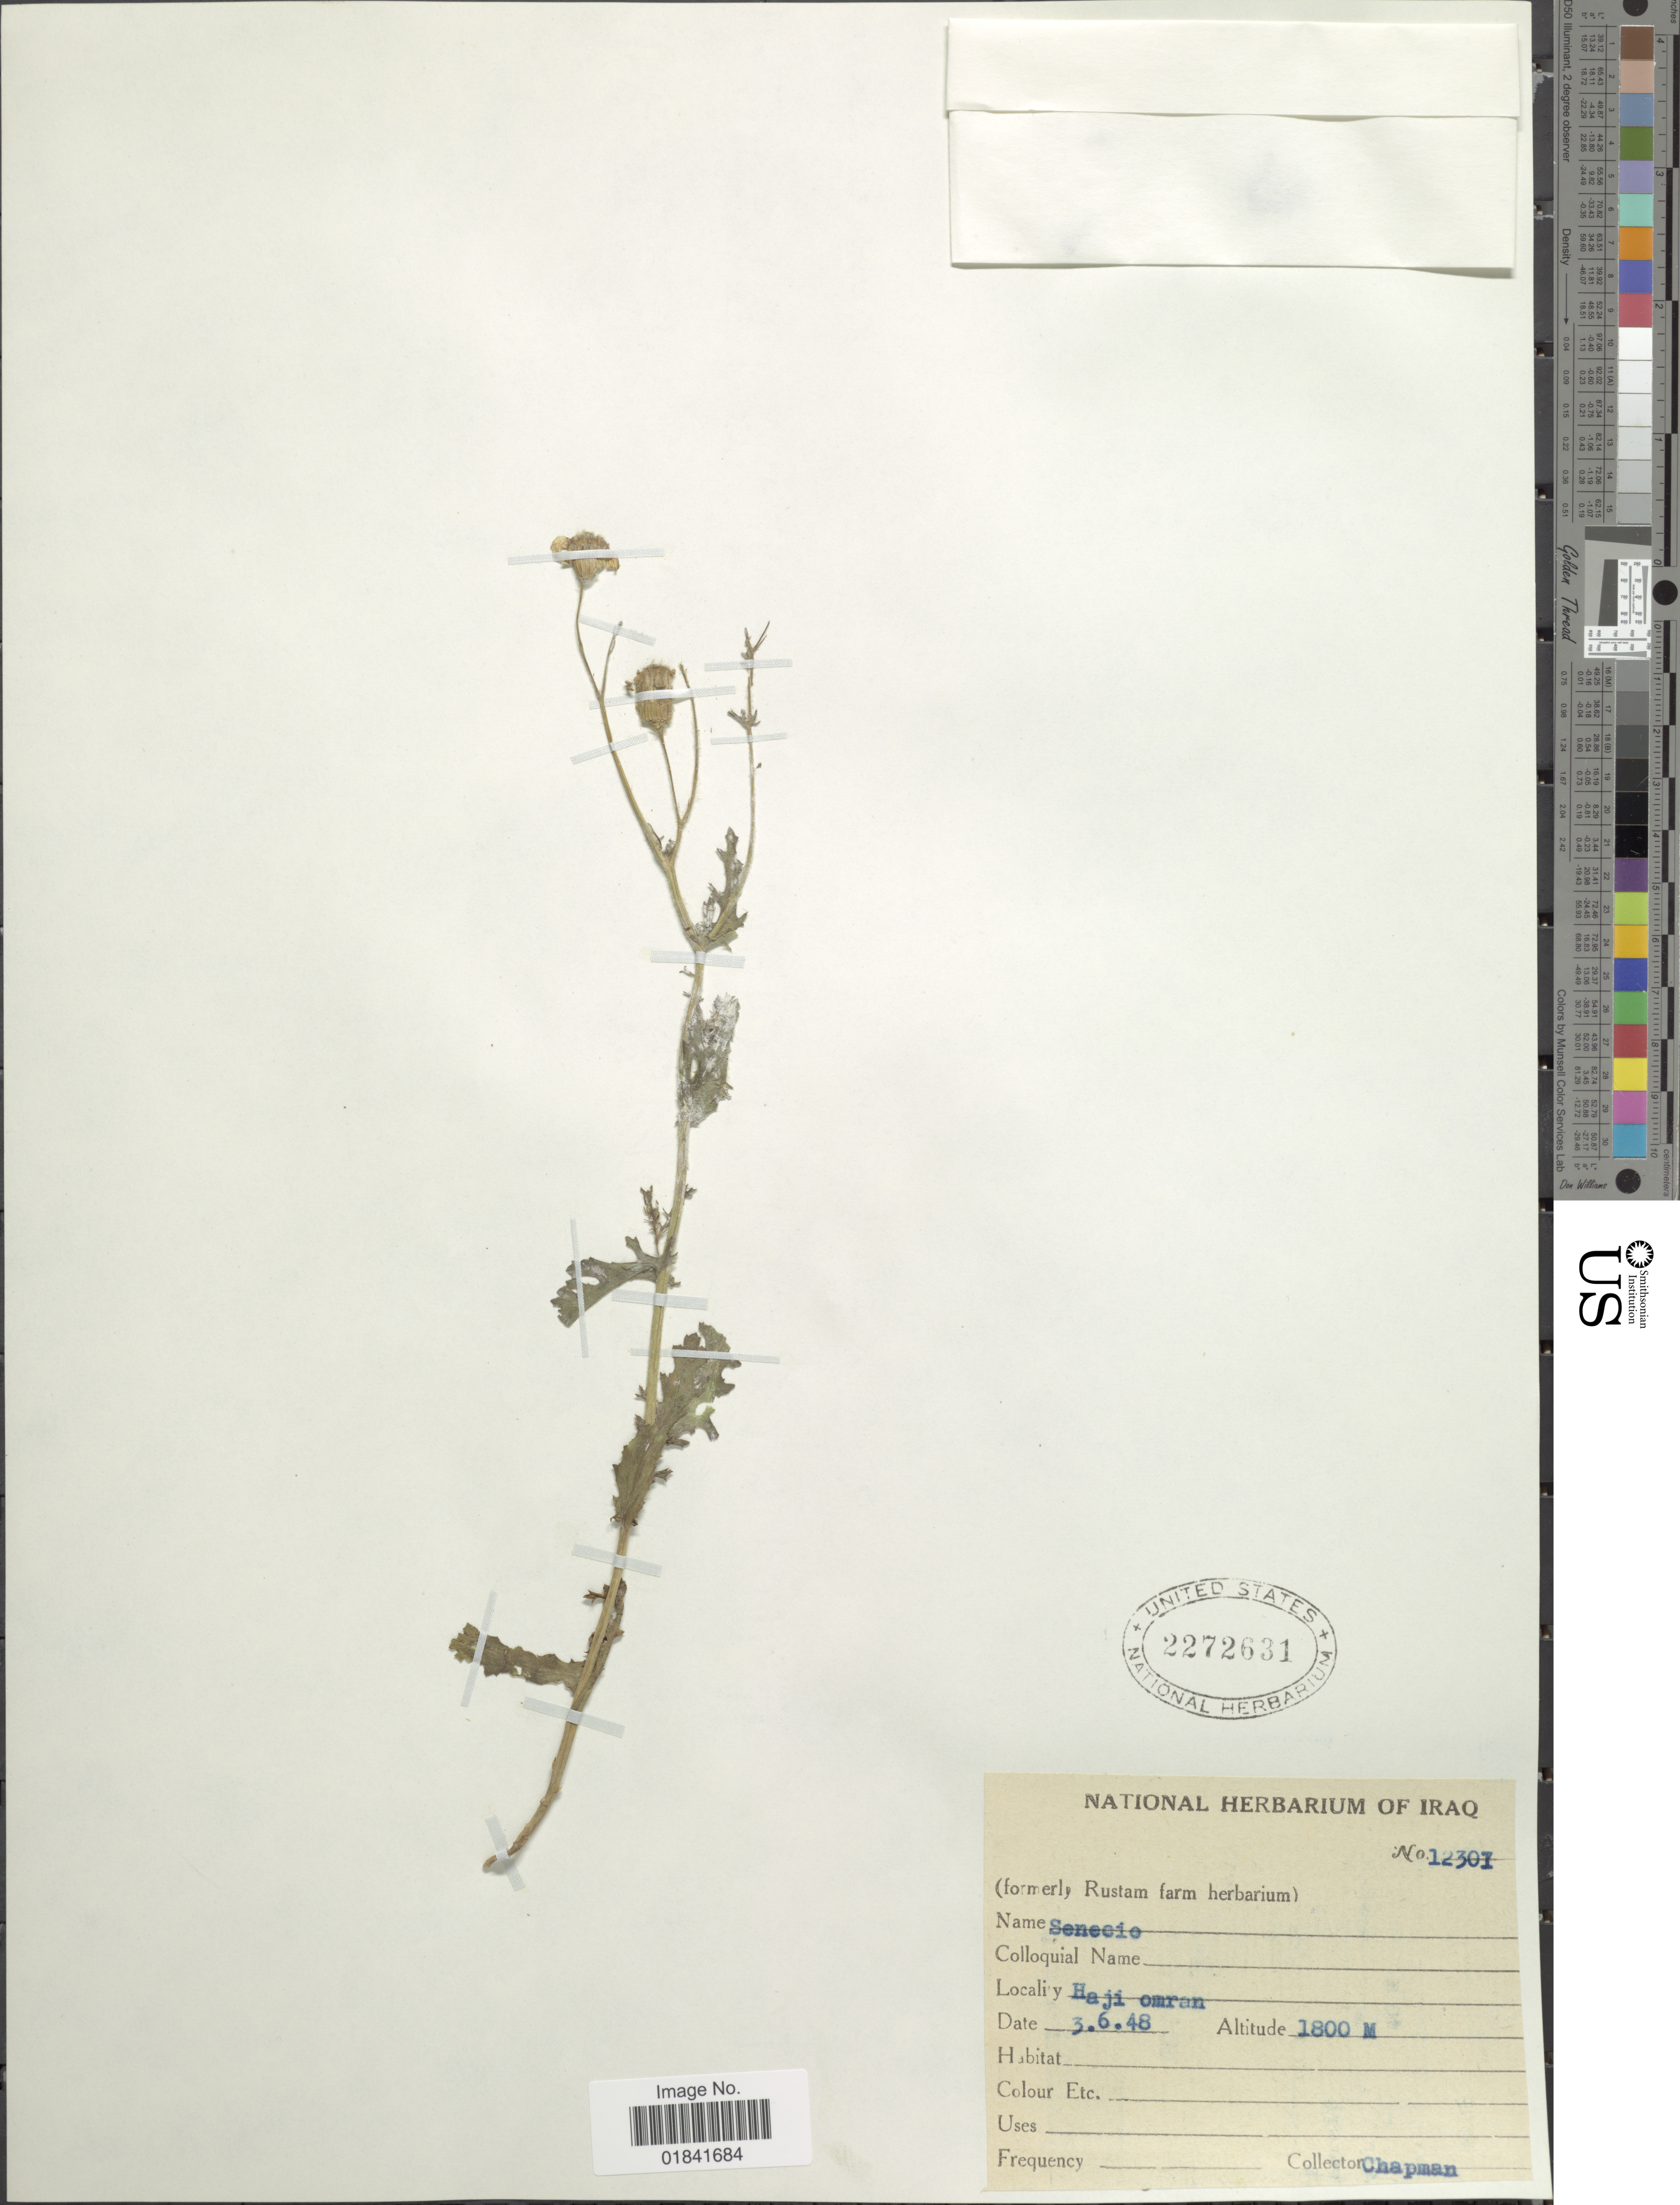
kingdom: Plantae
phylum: Tracheophyta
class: Magnoliopsida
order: Asterales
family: Asteraceae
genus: Senecio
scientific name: Senecio sp.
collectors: A. Chapman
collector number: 12301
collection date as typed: Transcribed d/m/y: 3/6/48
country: Iraq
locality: Haji omran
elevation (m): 1800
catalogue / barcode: US 2272631